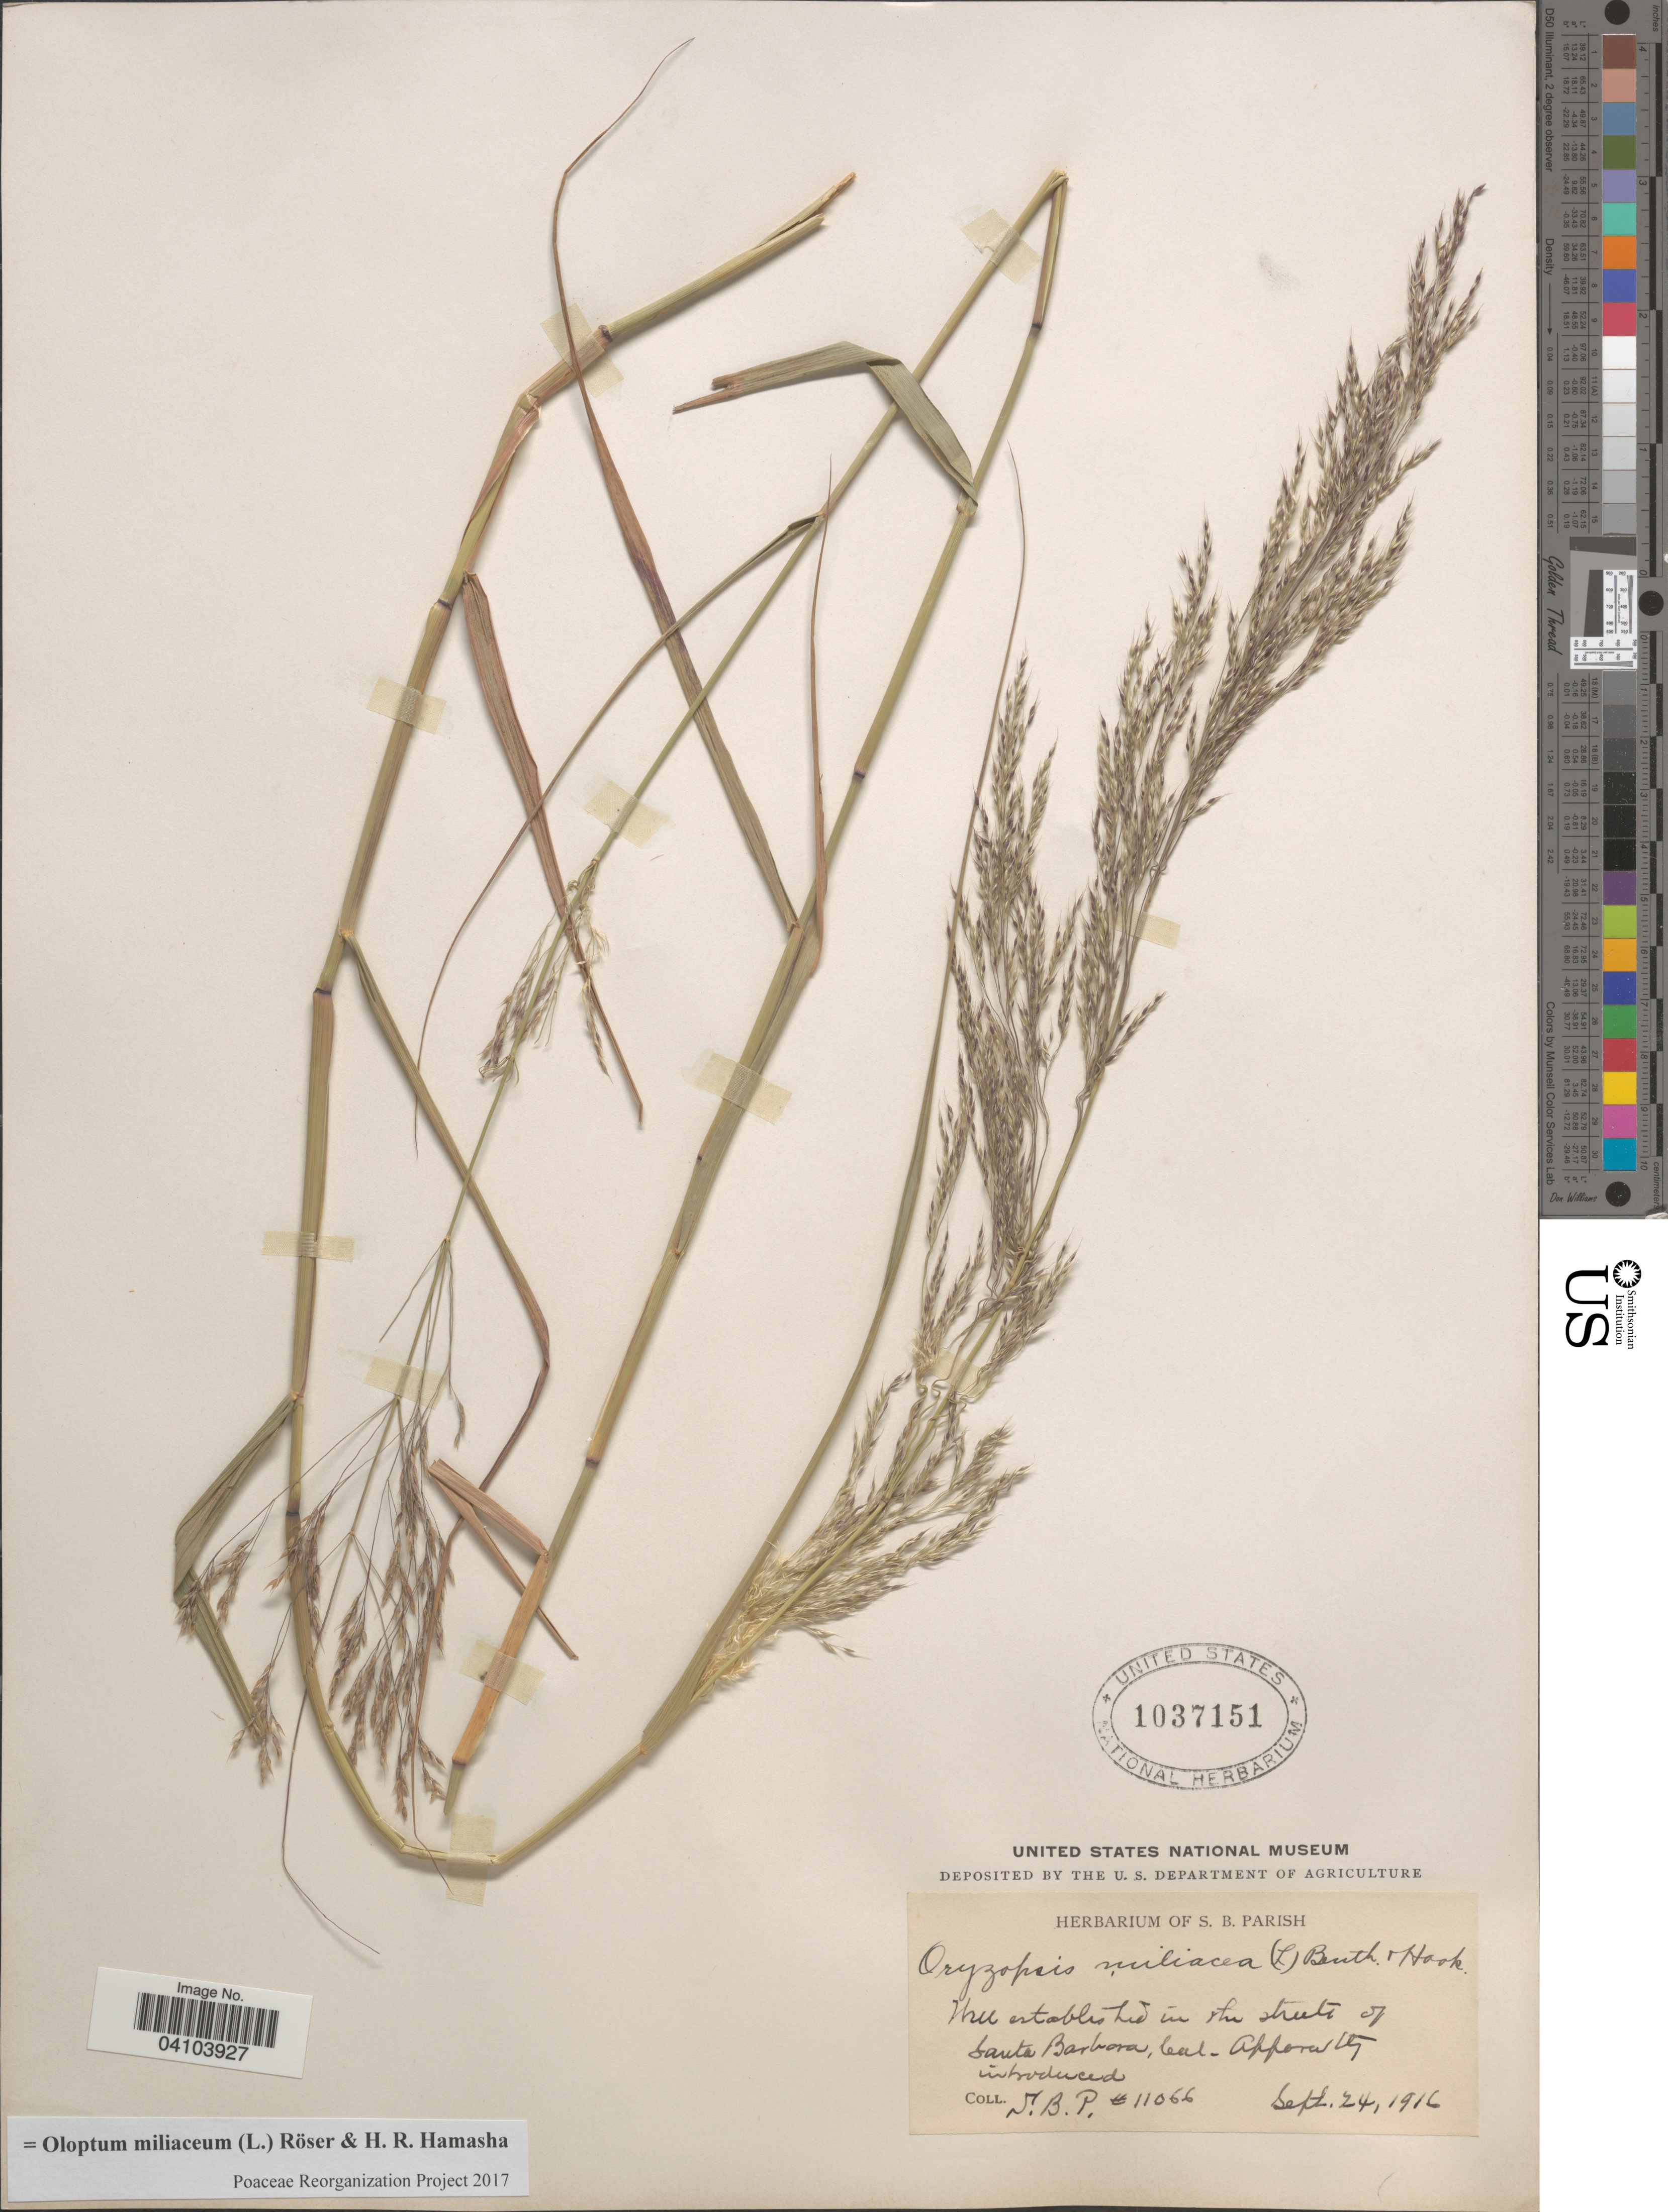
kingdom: Plantae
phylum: Tracheophyta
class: Liliopsida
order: Poales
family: Poaceae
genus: Oloptum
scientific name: Oloptum miliaceum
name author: Röser & H. R. Hamasha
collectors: S. B. Parish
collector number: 11066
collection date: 1916-09-24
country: United States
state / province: California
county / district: Santa Barbara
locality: Well established in the streets of Santa Barbara.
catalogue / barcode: US 1037151